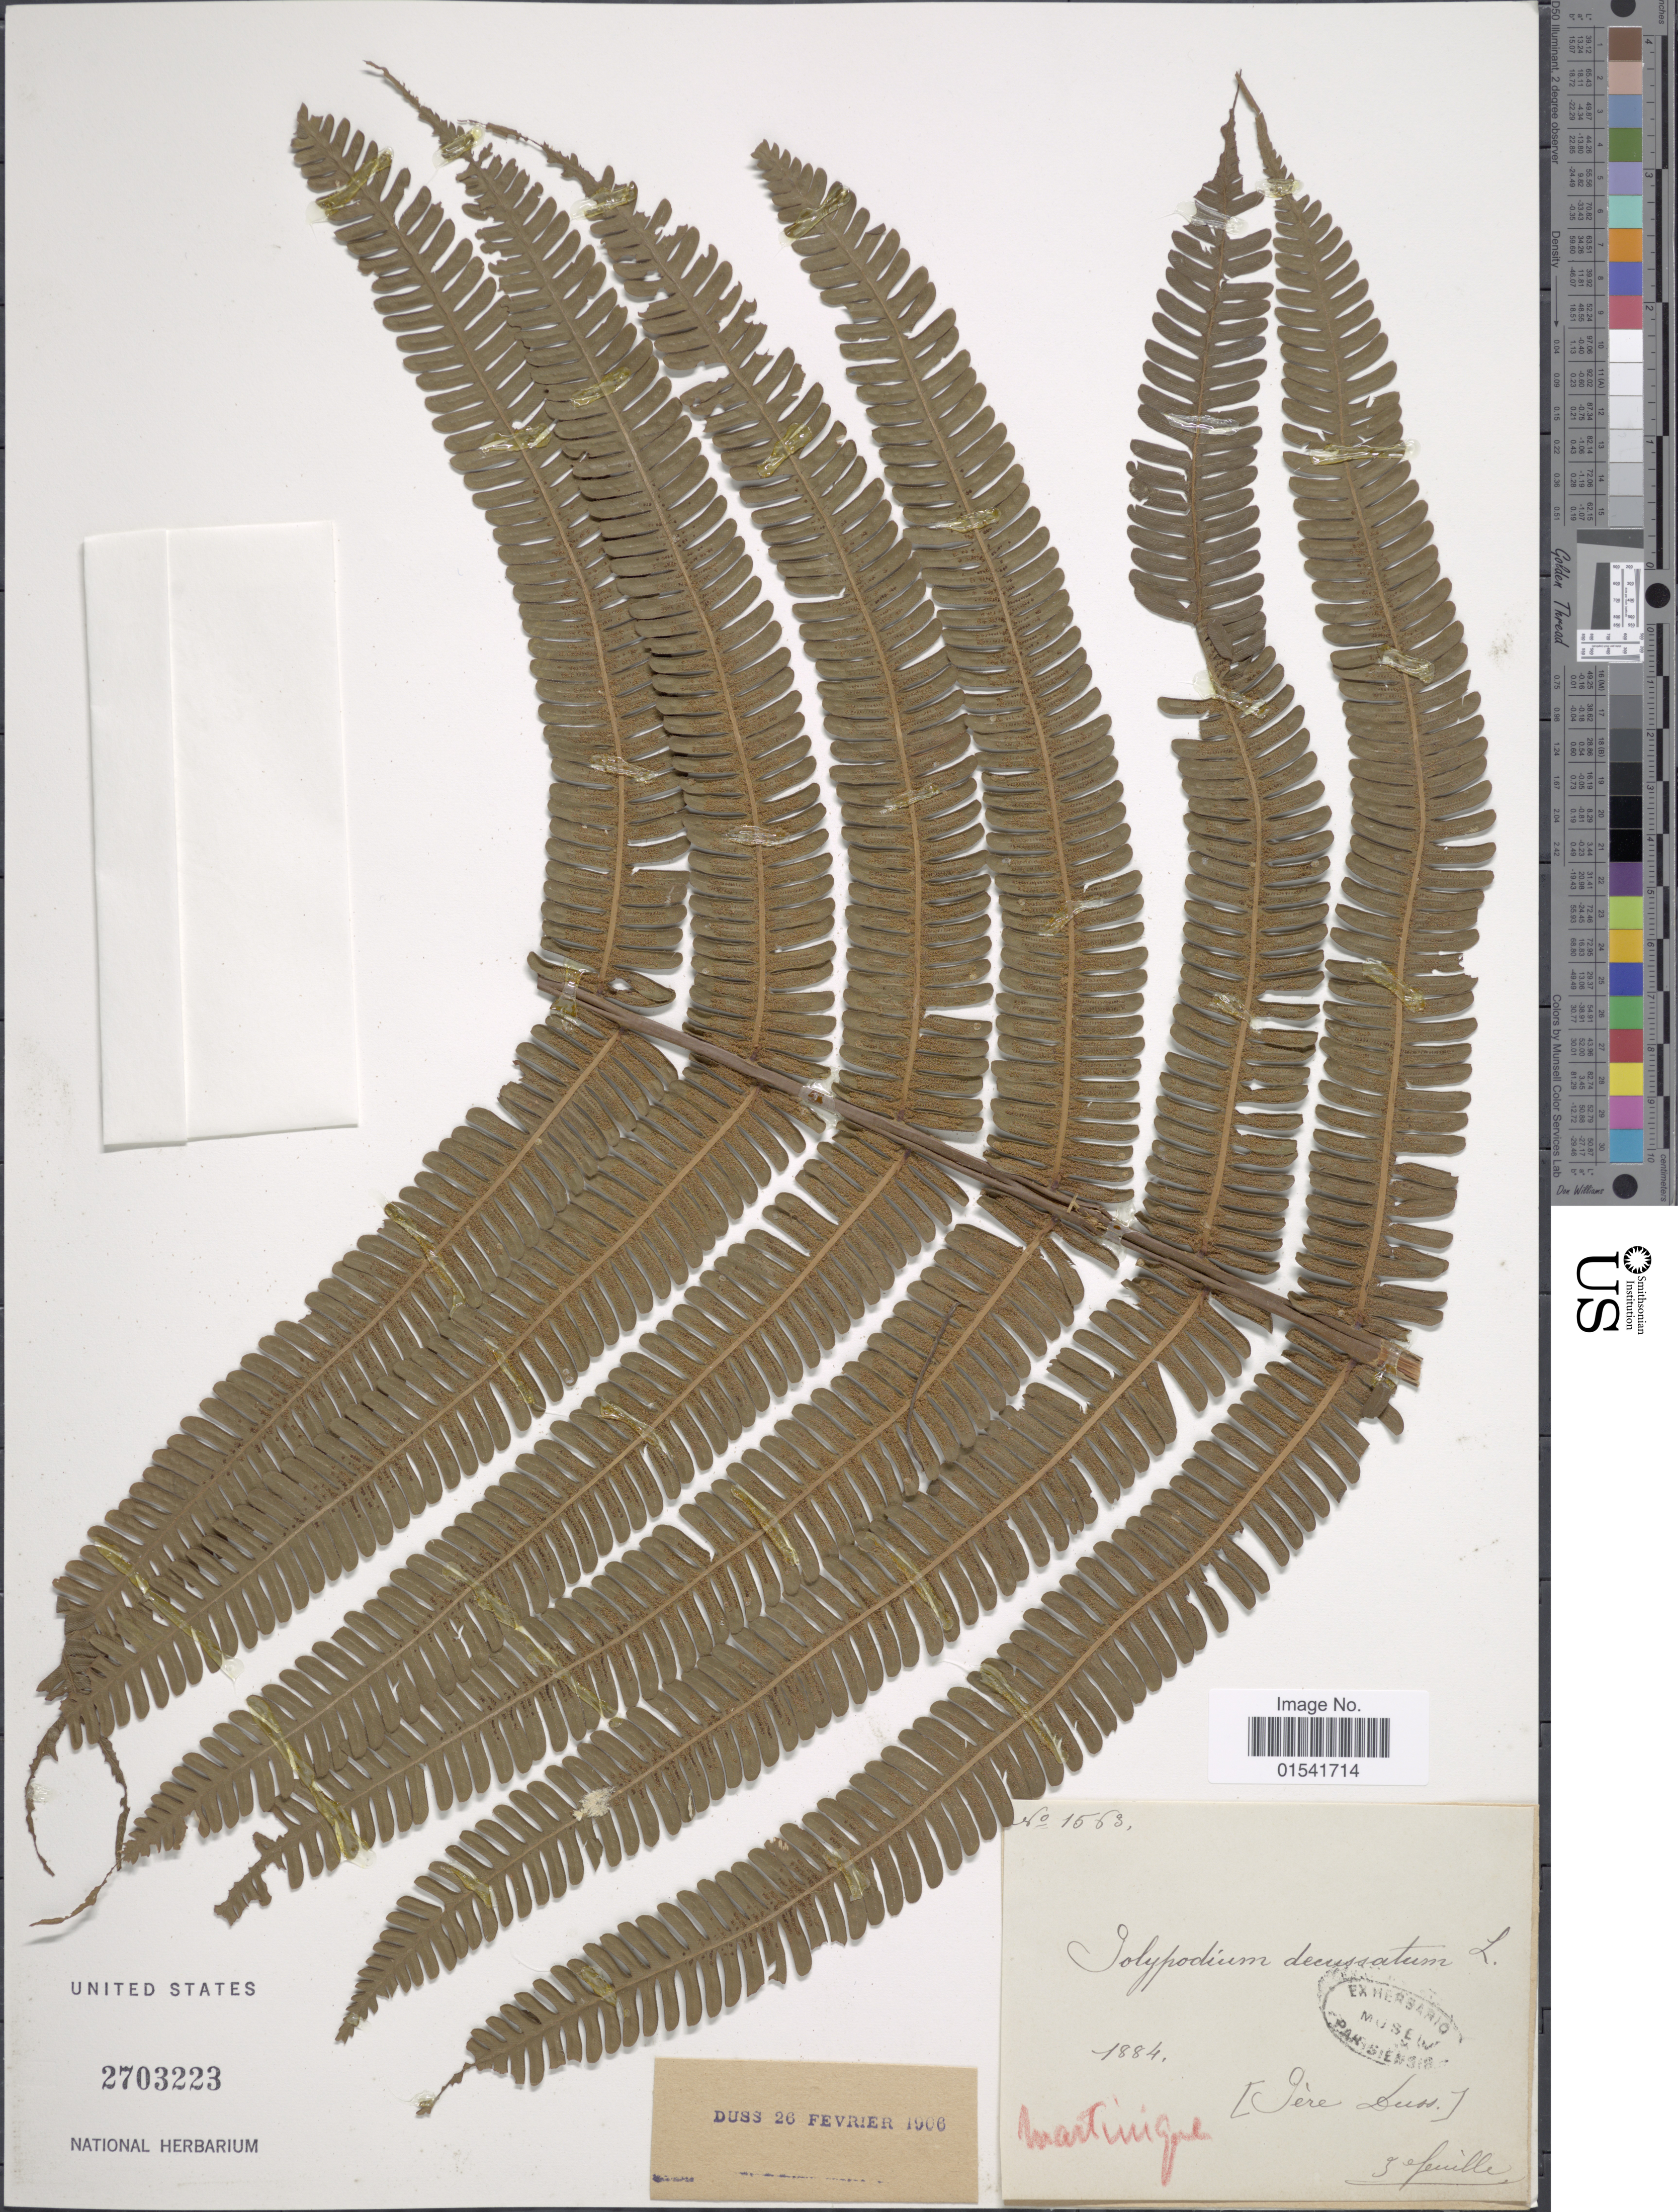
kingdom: Plantae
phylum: Tracheophyta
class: Polypodiopsida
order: Polypodiales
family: Thelypteridaceae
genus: Steiropteris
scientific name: Steiropteris decussata (L.) comb. nov., ined. 2015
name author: (L.)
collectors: Père Duss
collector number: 1563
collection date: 1884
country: Martinique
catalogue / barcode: US 2703223